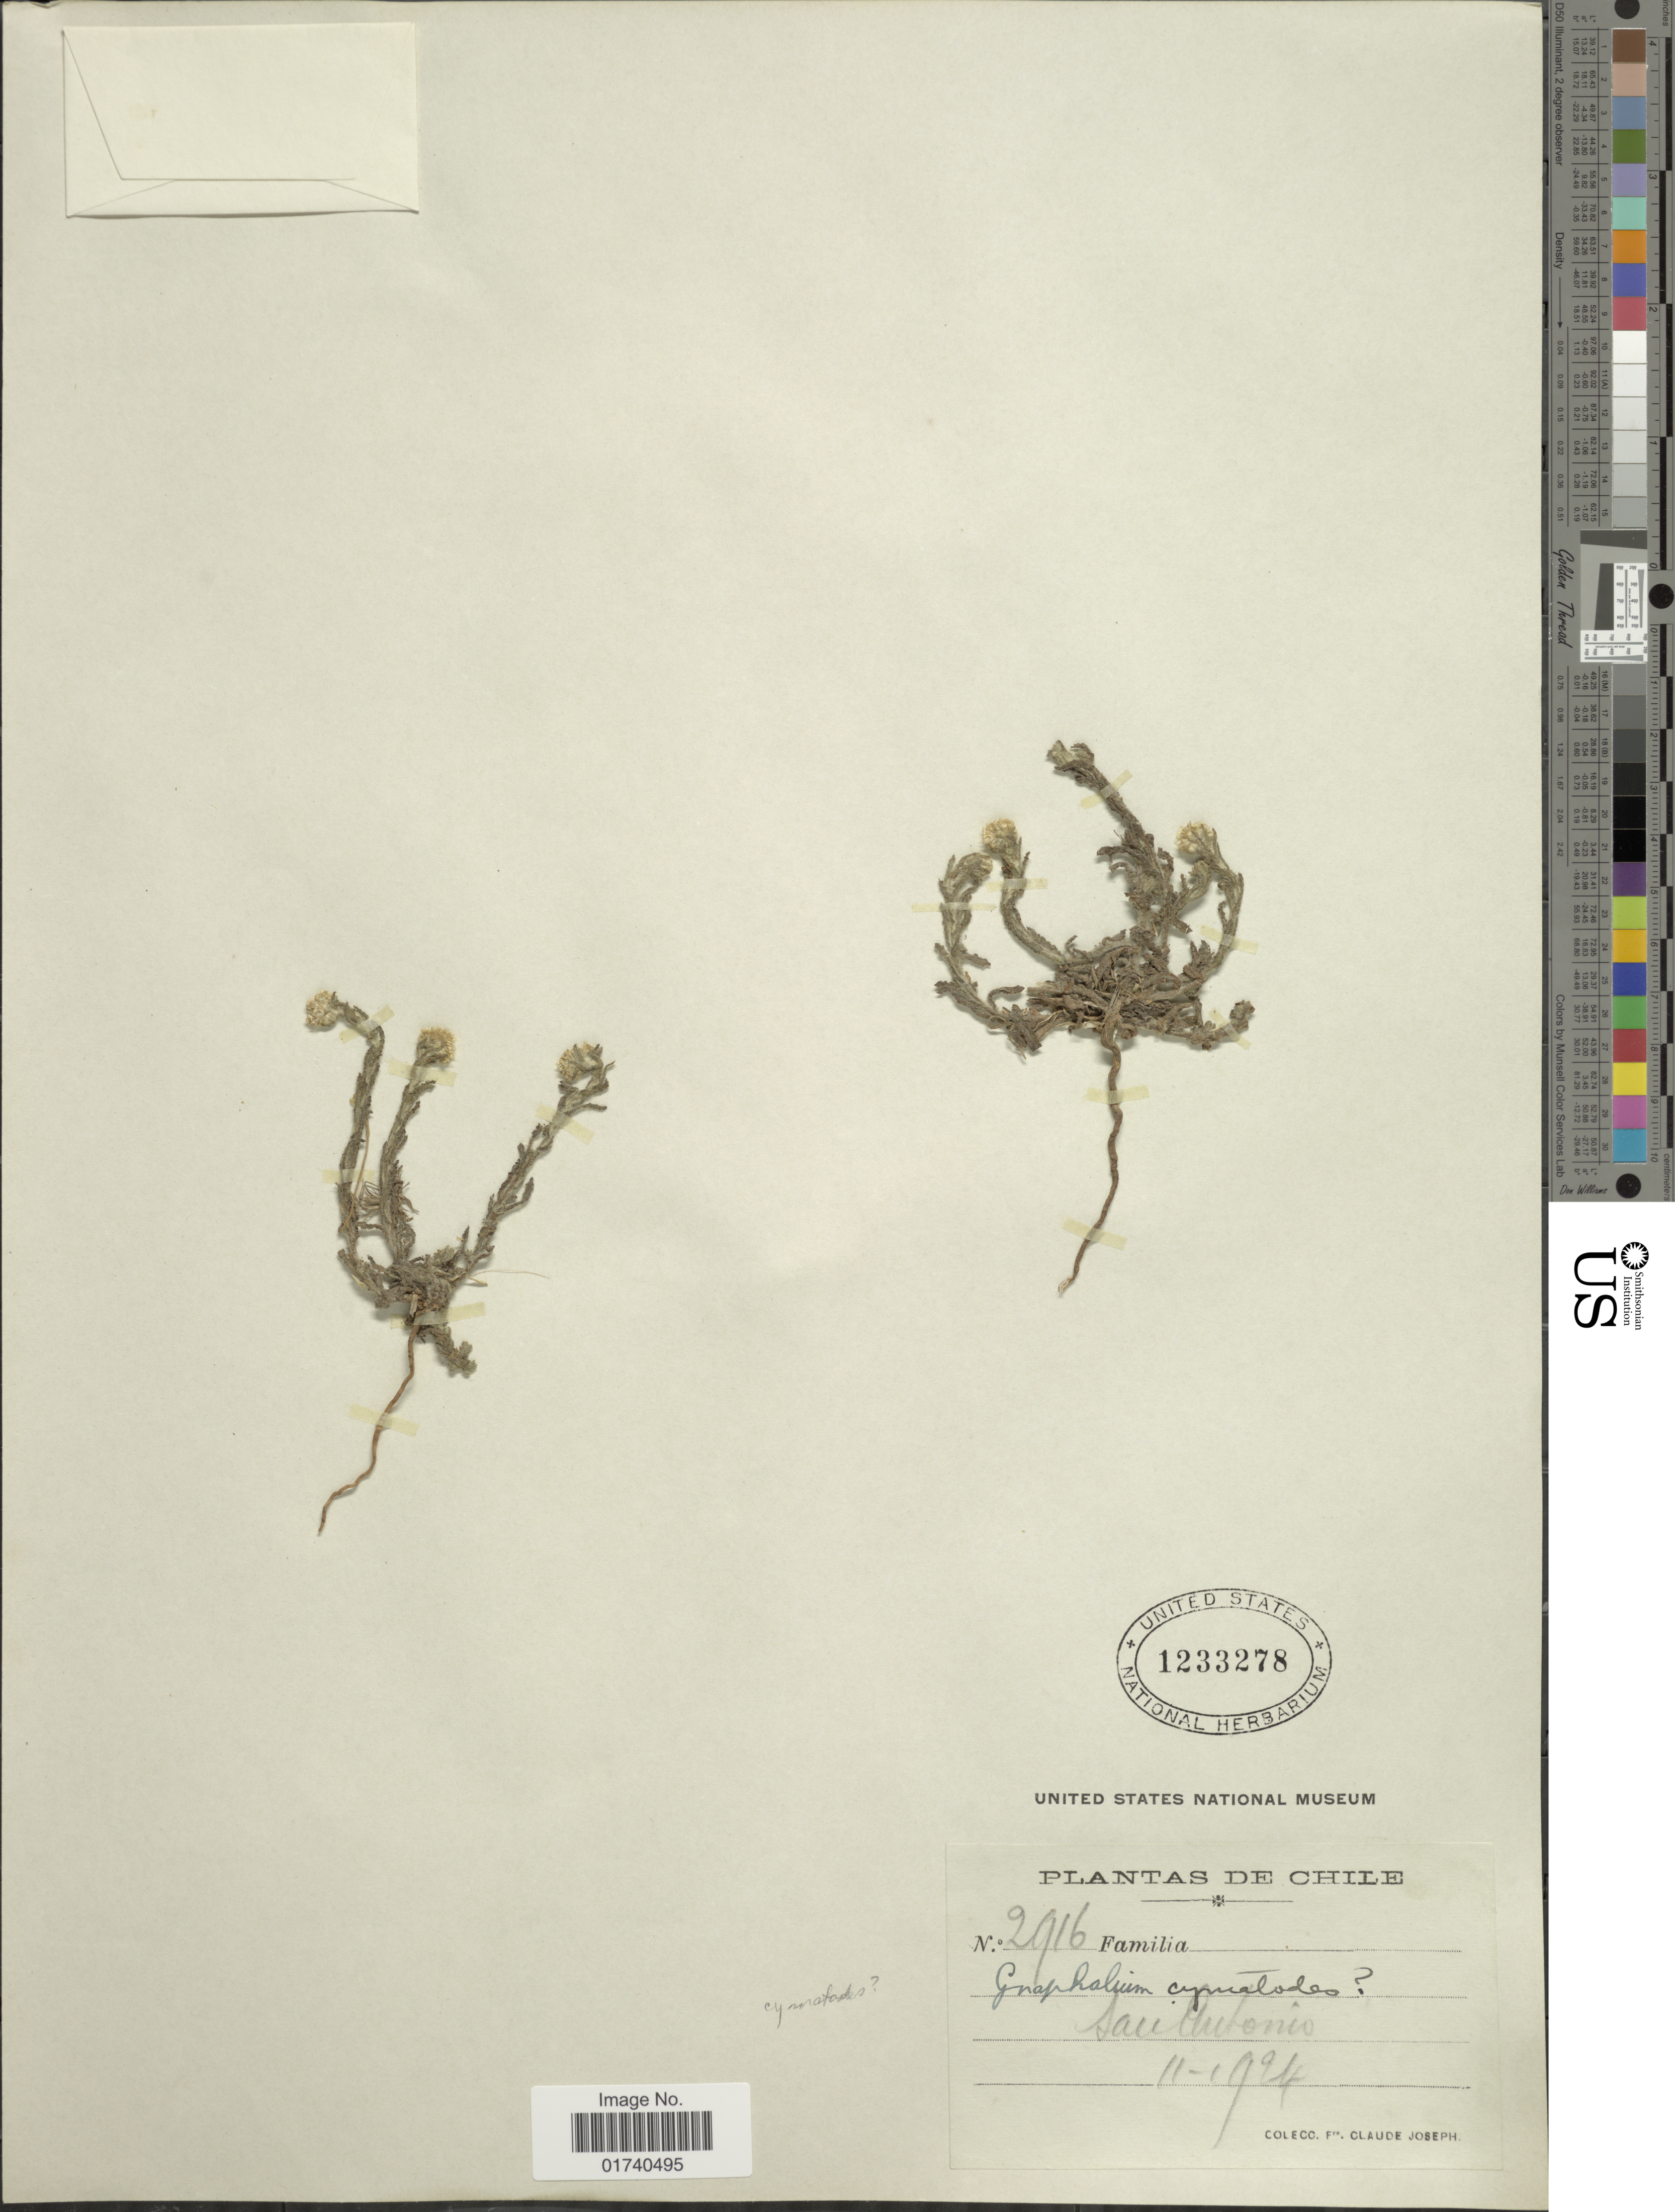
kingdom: Plantae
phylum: Tracheophyta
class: Magnoliopsida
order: Asterales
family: Asteraceae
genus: Pseudognaphalium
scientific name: Pseudognaphalium cymatoides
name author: (Kunze ex DC.) Anderb.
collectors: Frere Claude Joseph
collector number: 2916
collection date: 1924-11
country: Chile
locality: San Antonio.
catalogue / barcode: US 1233278